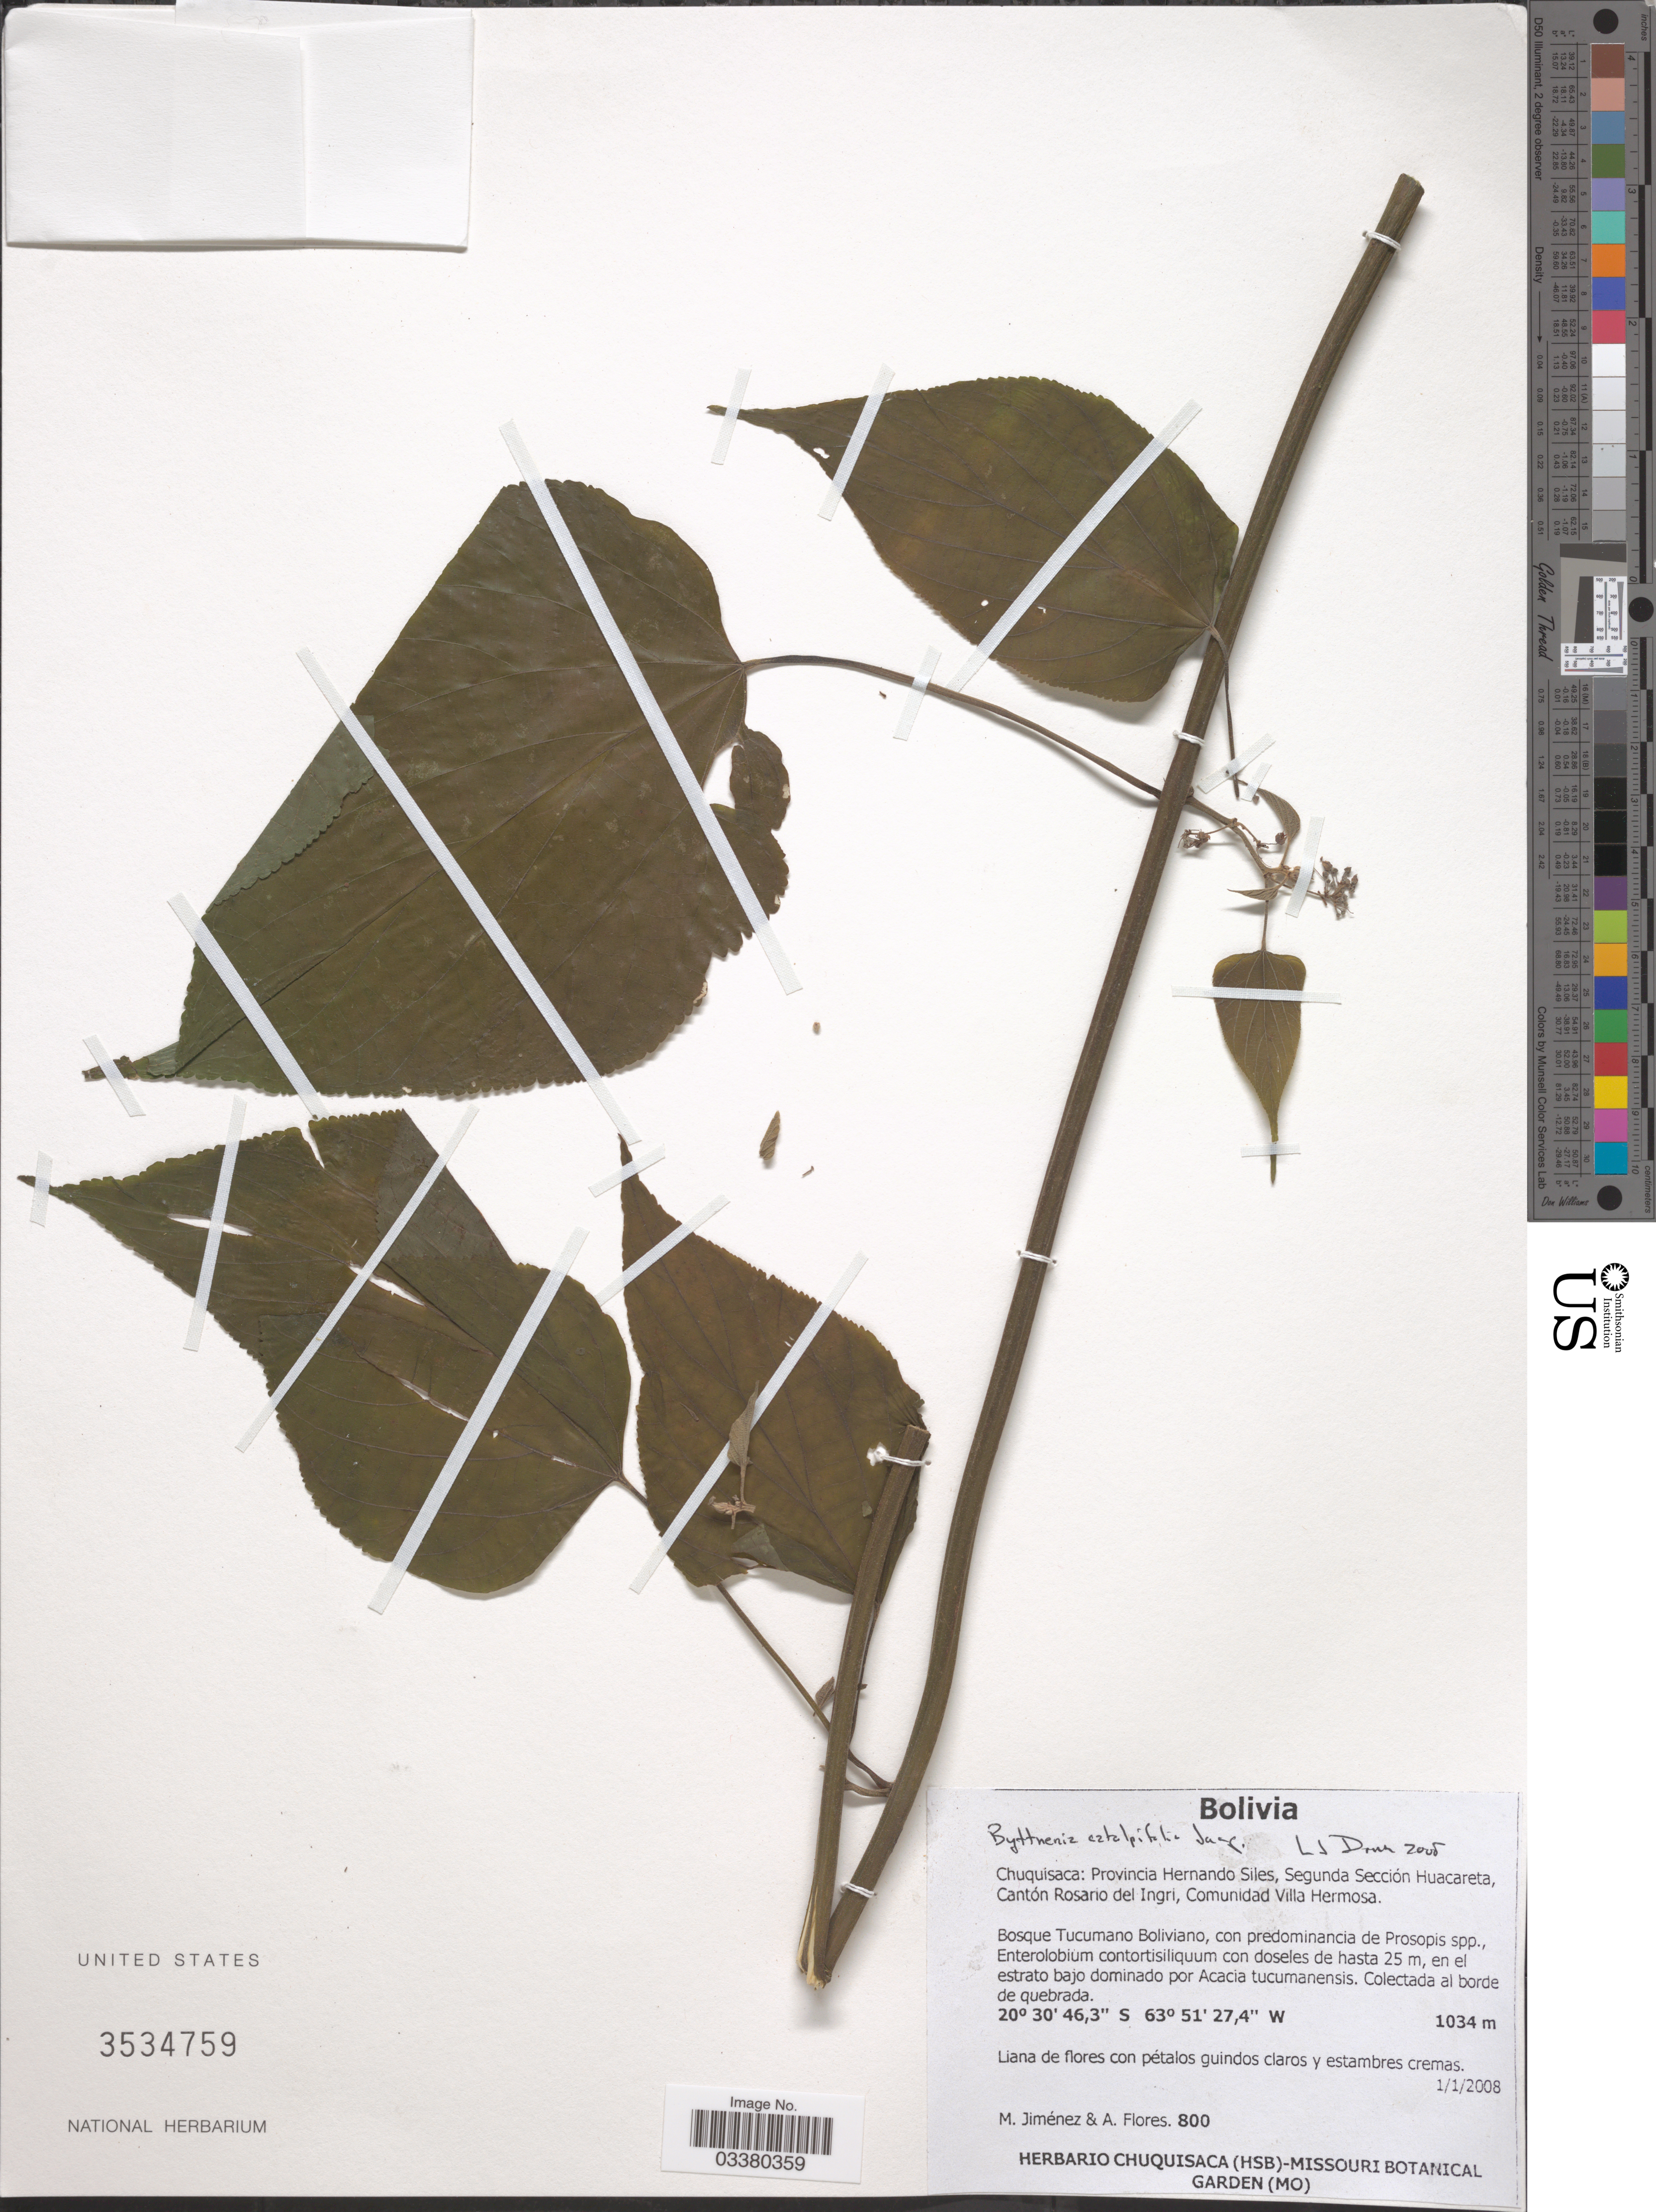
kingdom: Plantae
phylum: Tracheophyta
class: Magnoliopsida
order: Malvales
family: Malvaceae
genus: Byttneria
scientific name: Byttneria catalpifolia subsp. catalpifolia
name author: Jacq.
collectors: M. Jimenez & A. Flores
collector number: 800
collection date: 2008-01-01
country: Bolivia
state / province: Chuquisaca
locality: Provincia Hernando Siles, Segunda Sección Huacareta, Cantón Rosario del Ingri, Comunidad Villa Hermosa. Bosque Tucumano Boliviano.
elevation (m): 1034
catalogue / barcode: US 3534759